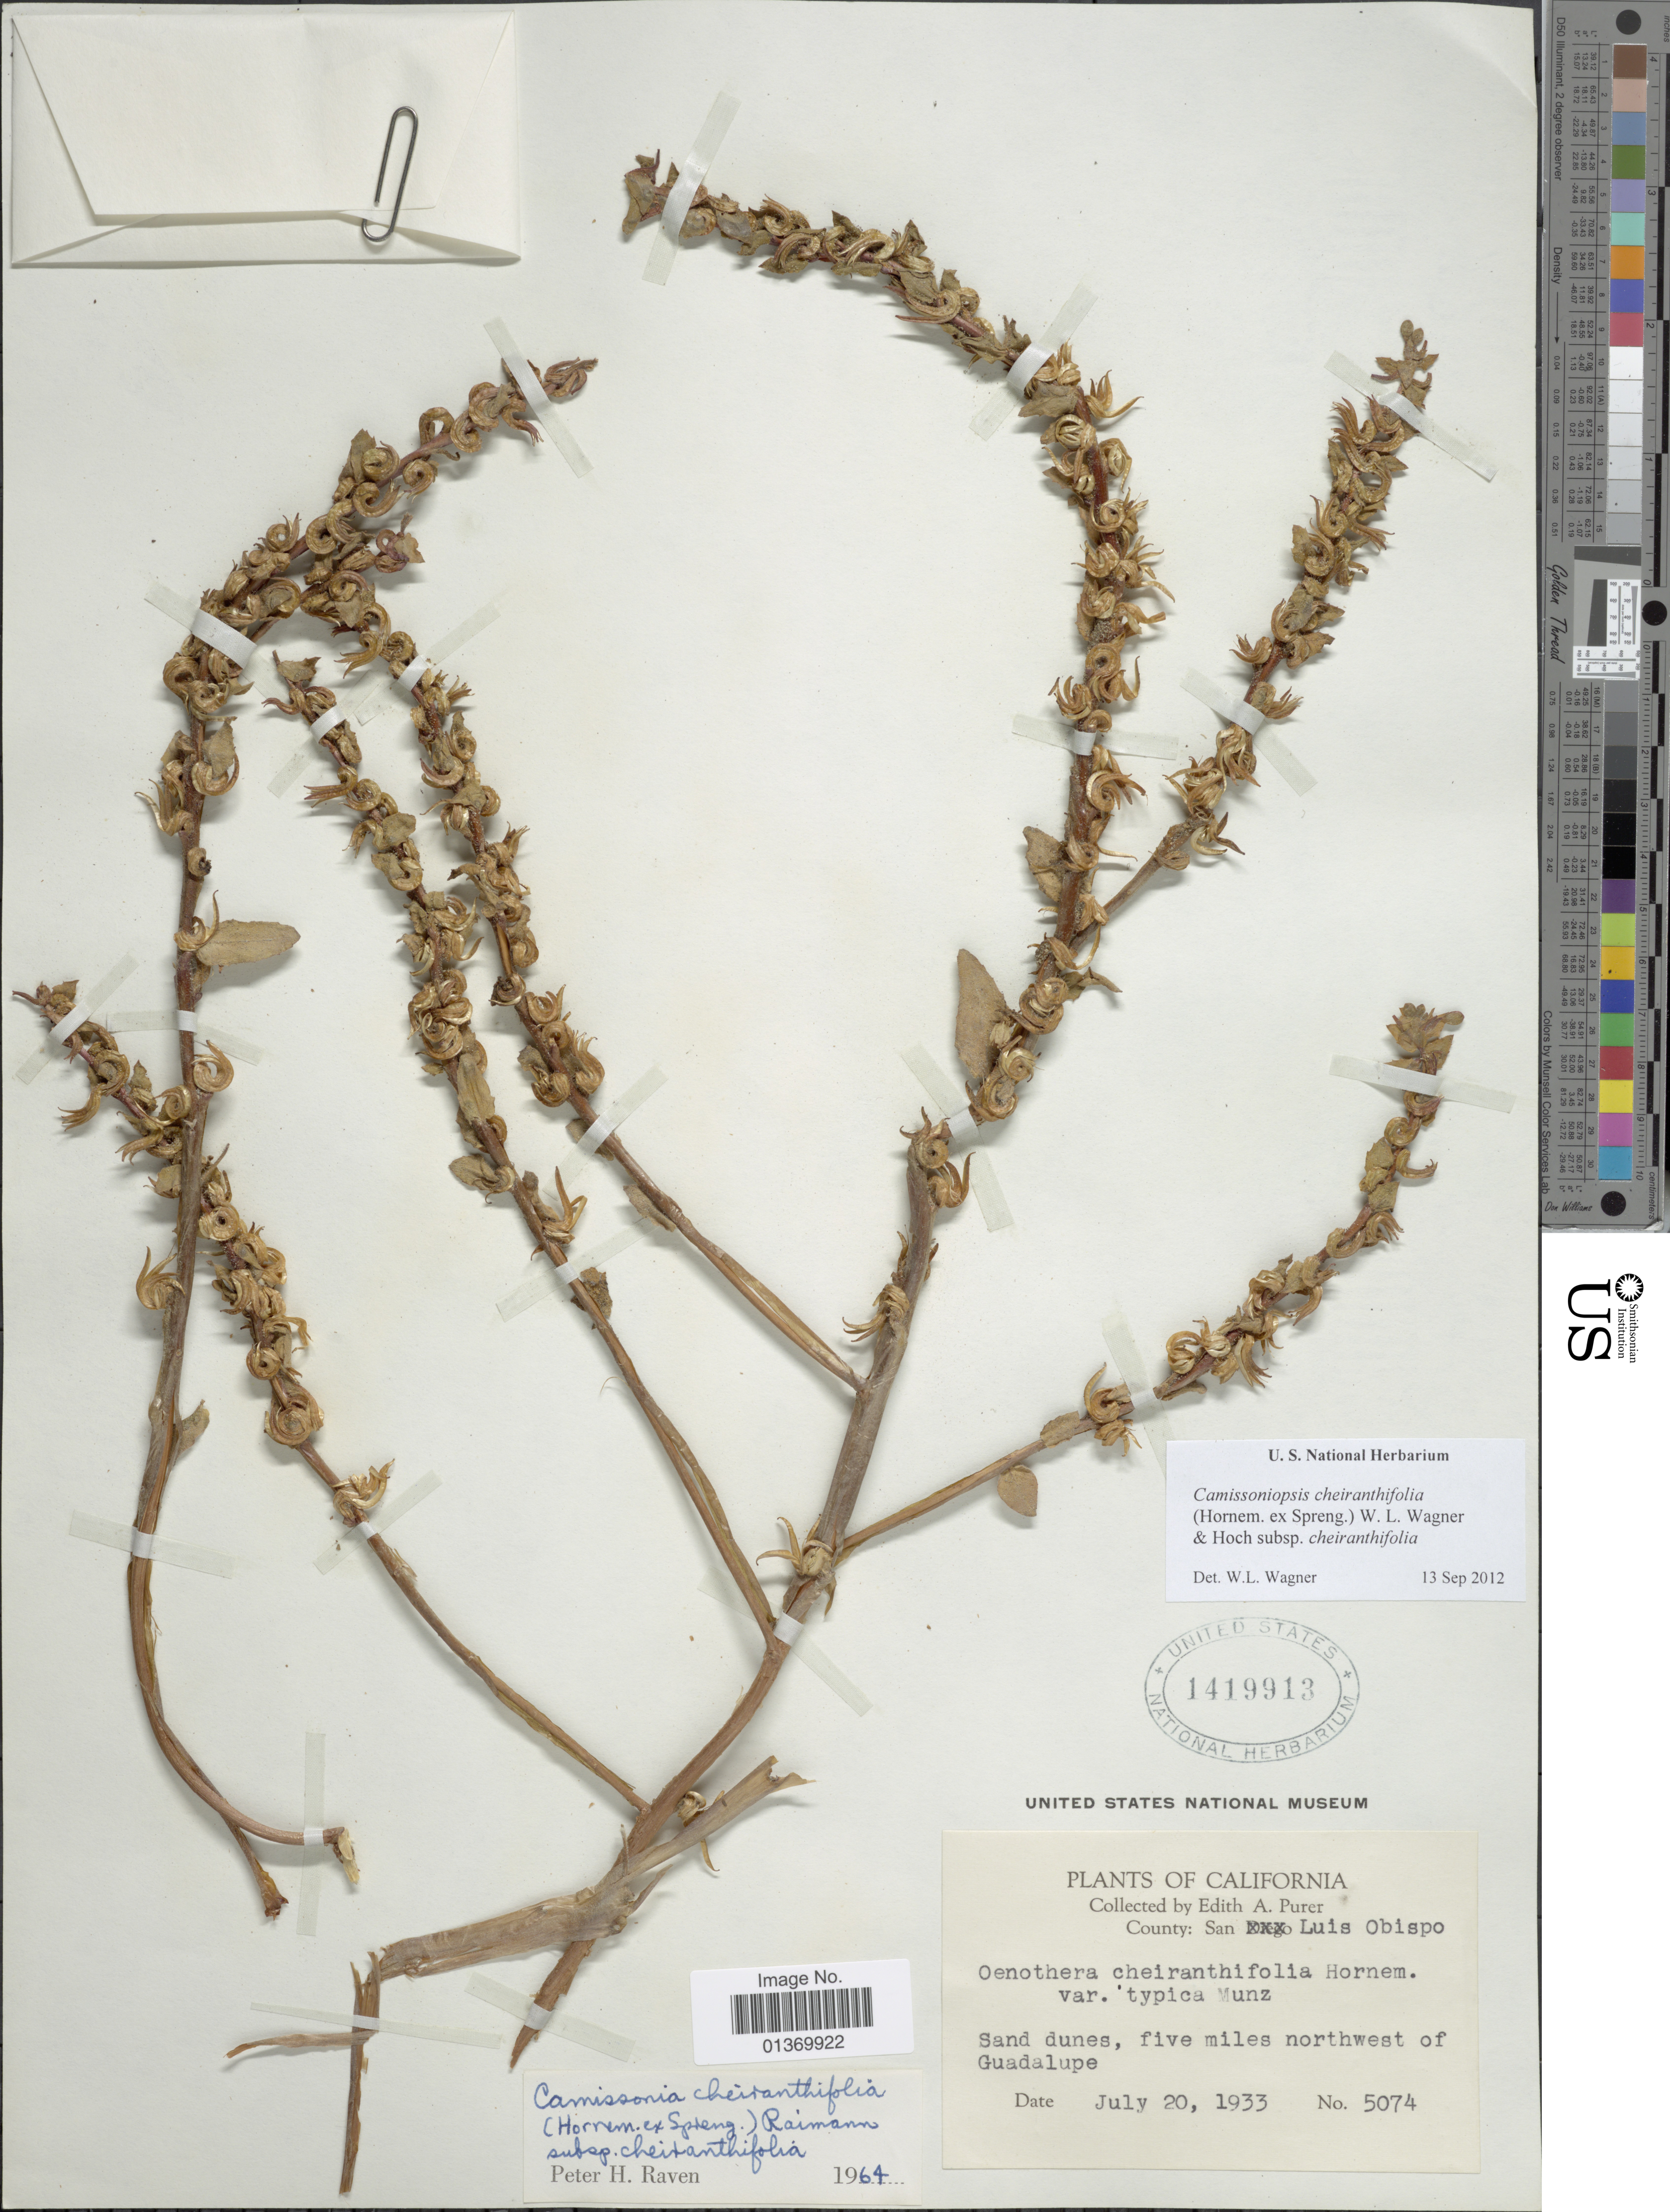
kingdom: Plantae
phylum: Tracheophyta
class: Magnoliopsida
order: Myrtales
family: Onagraceae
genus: Camissoniopsis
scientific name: Camissoniopsis cheiranthifolia subsp. cheiranthifolia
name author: (Hornem. ex Spreng.) W.L. Wagner & Hoch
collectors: E. Purer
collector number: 5074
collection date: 1933-07-20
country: United States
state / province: California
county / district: San Luis Obispo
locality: San Luis Obispo, Sand dunes, five miles northwest of Guadalupe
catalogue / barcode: US 1419913